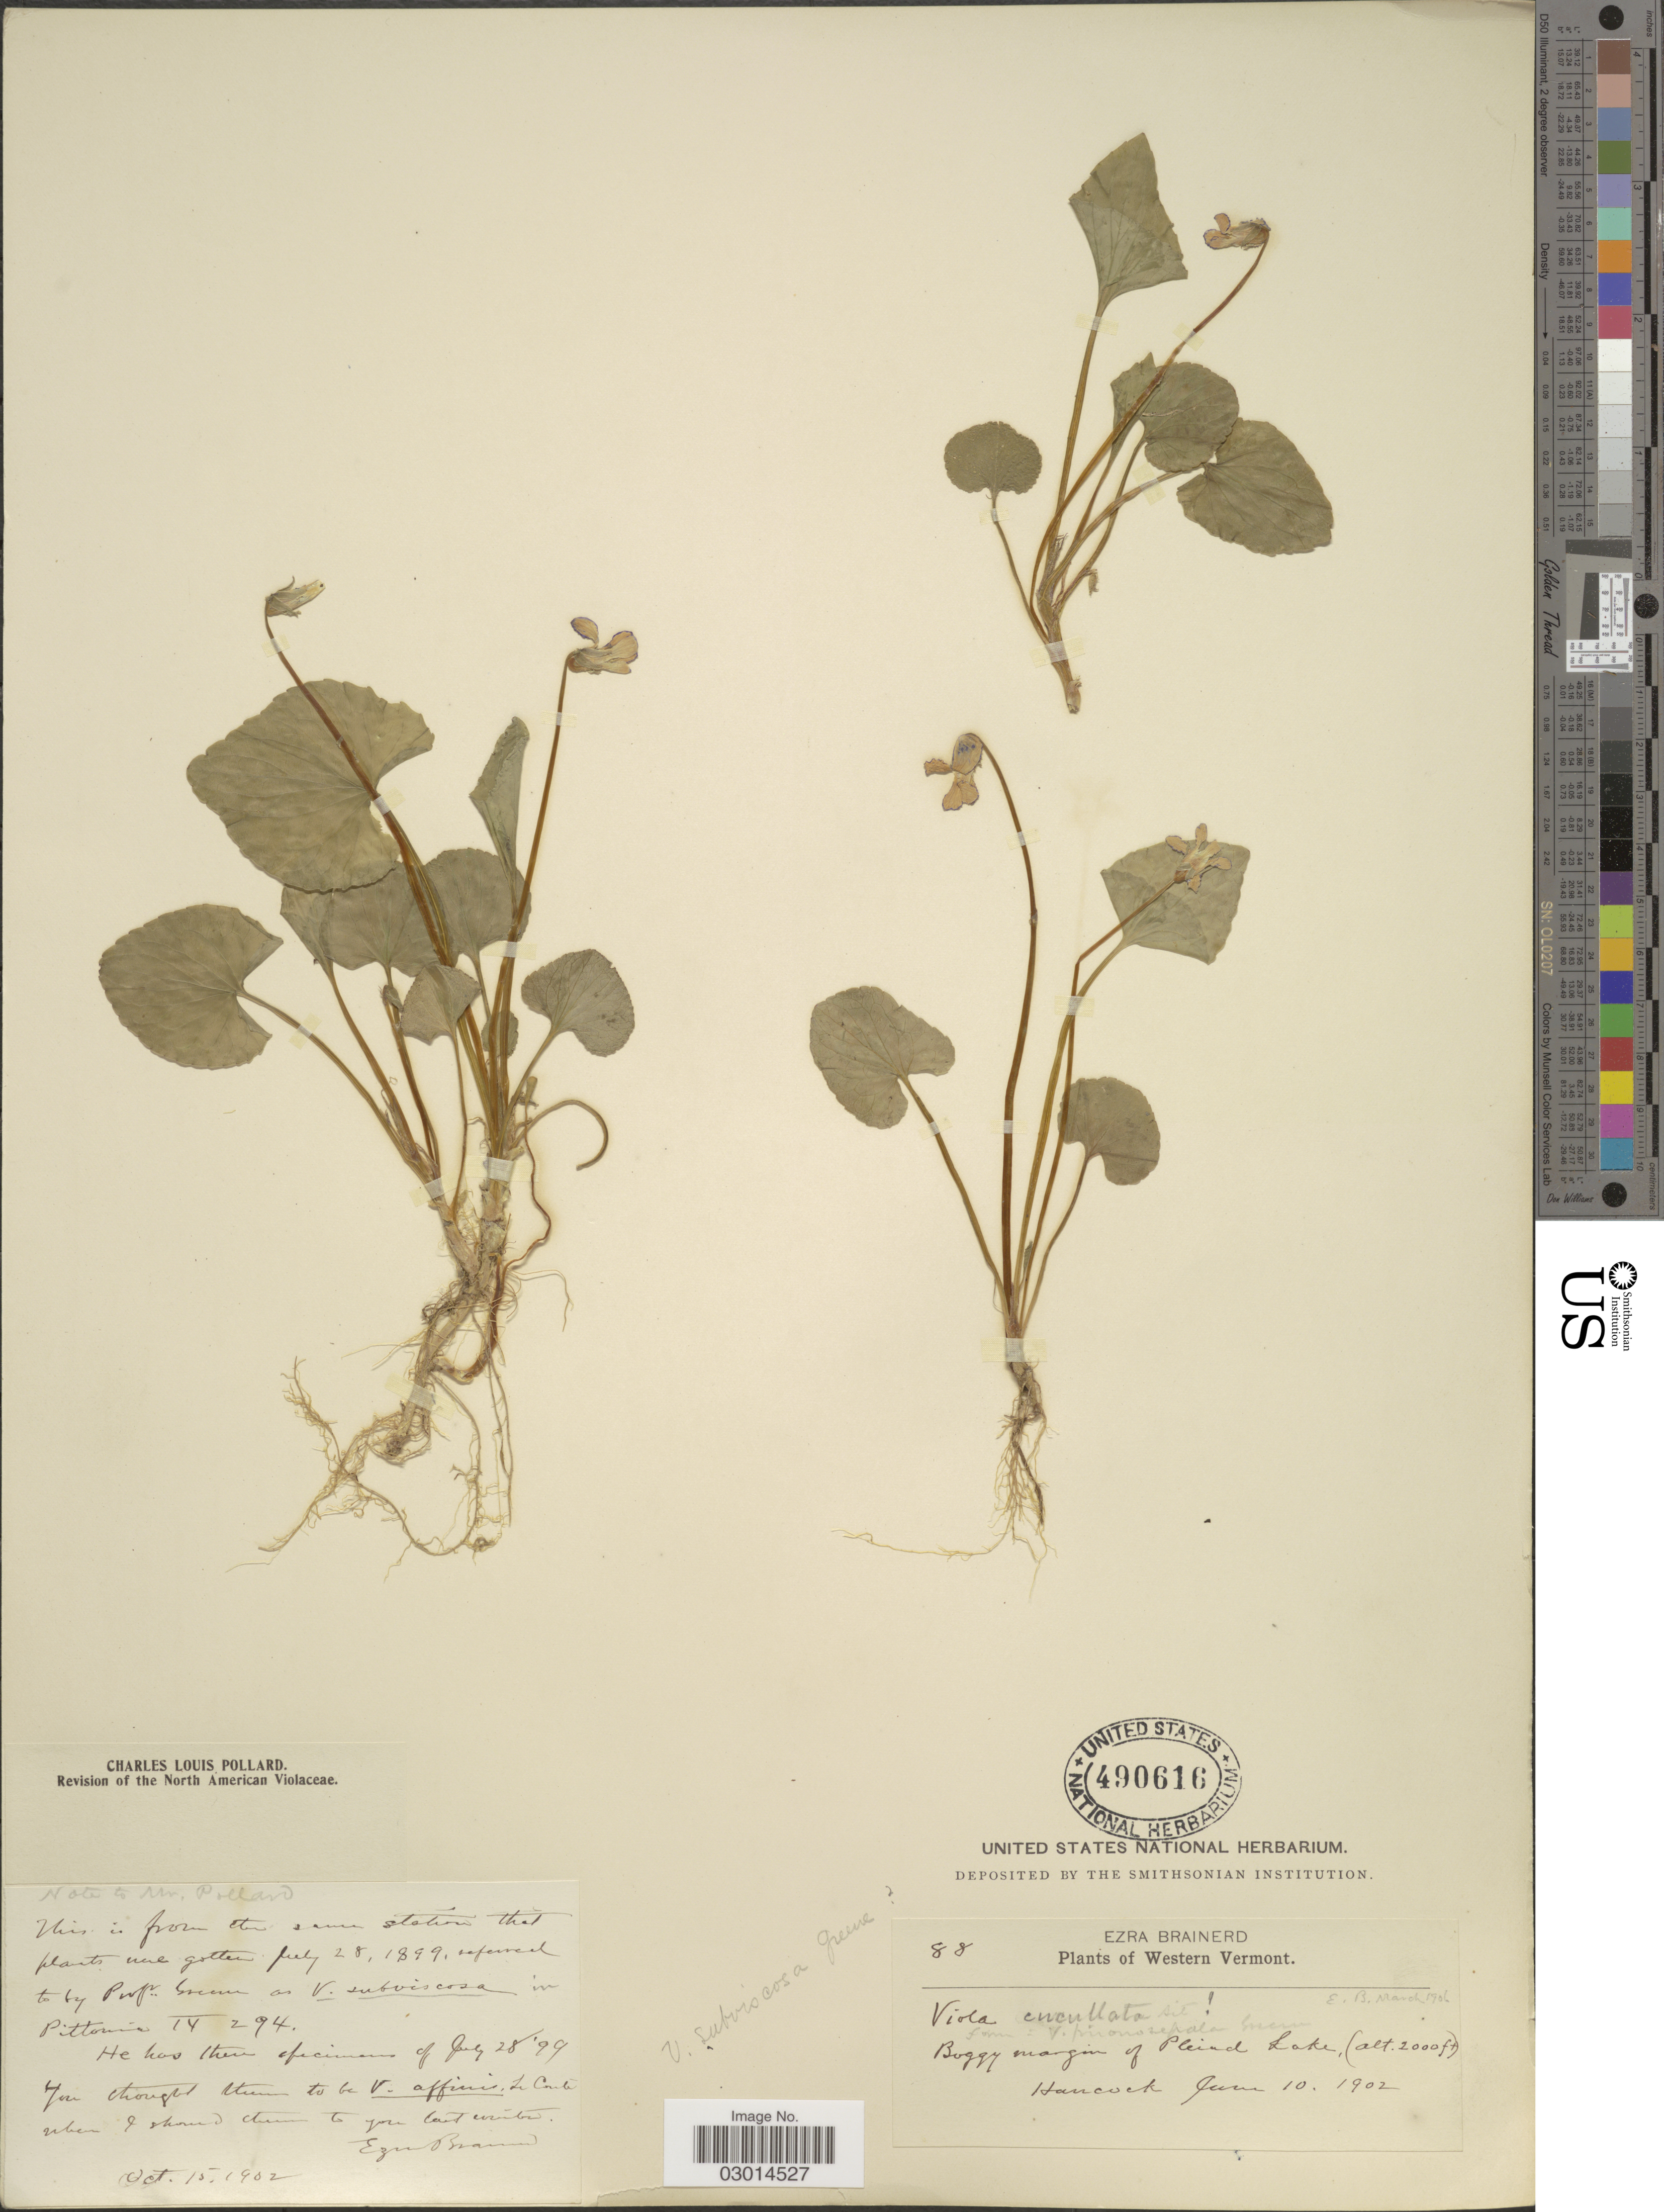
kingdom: Plantae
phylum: Tracheophyta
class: Magnoliopsida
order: Malpighiales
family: Violaceae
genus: Viola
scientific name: Viola cucullata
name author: Aiton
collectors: E. Brainerd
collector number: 88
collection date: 1902-06-10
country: United States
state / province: Vermont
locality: Western Vermont, Boggy margin of Pleind Lake, Hancock.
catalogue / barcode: US 490616